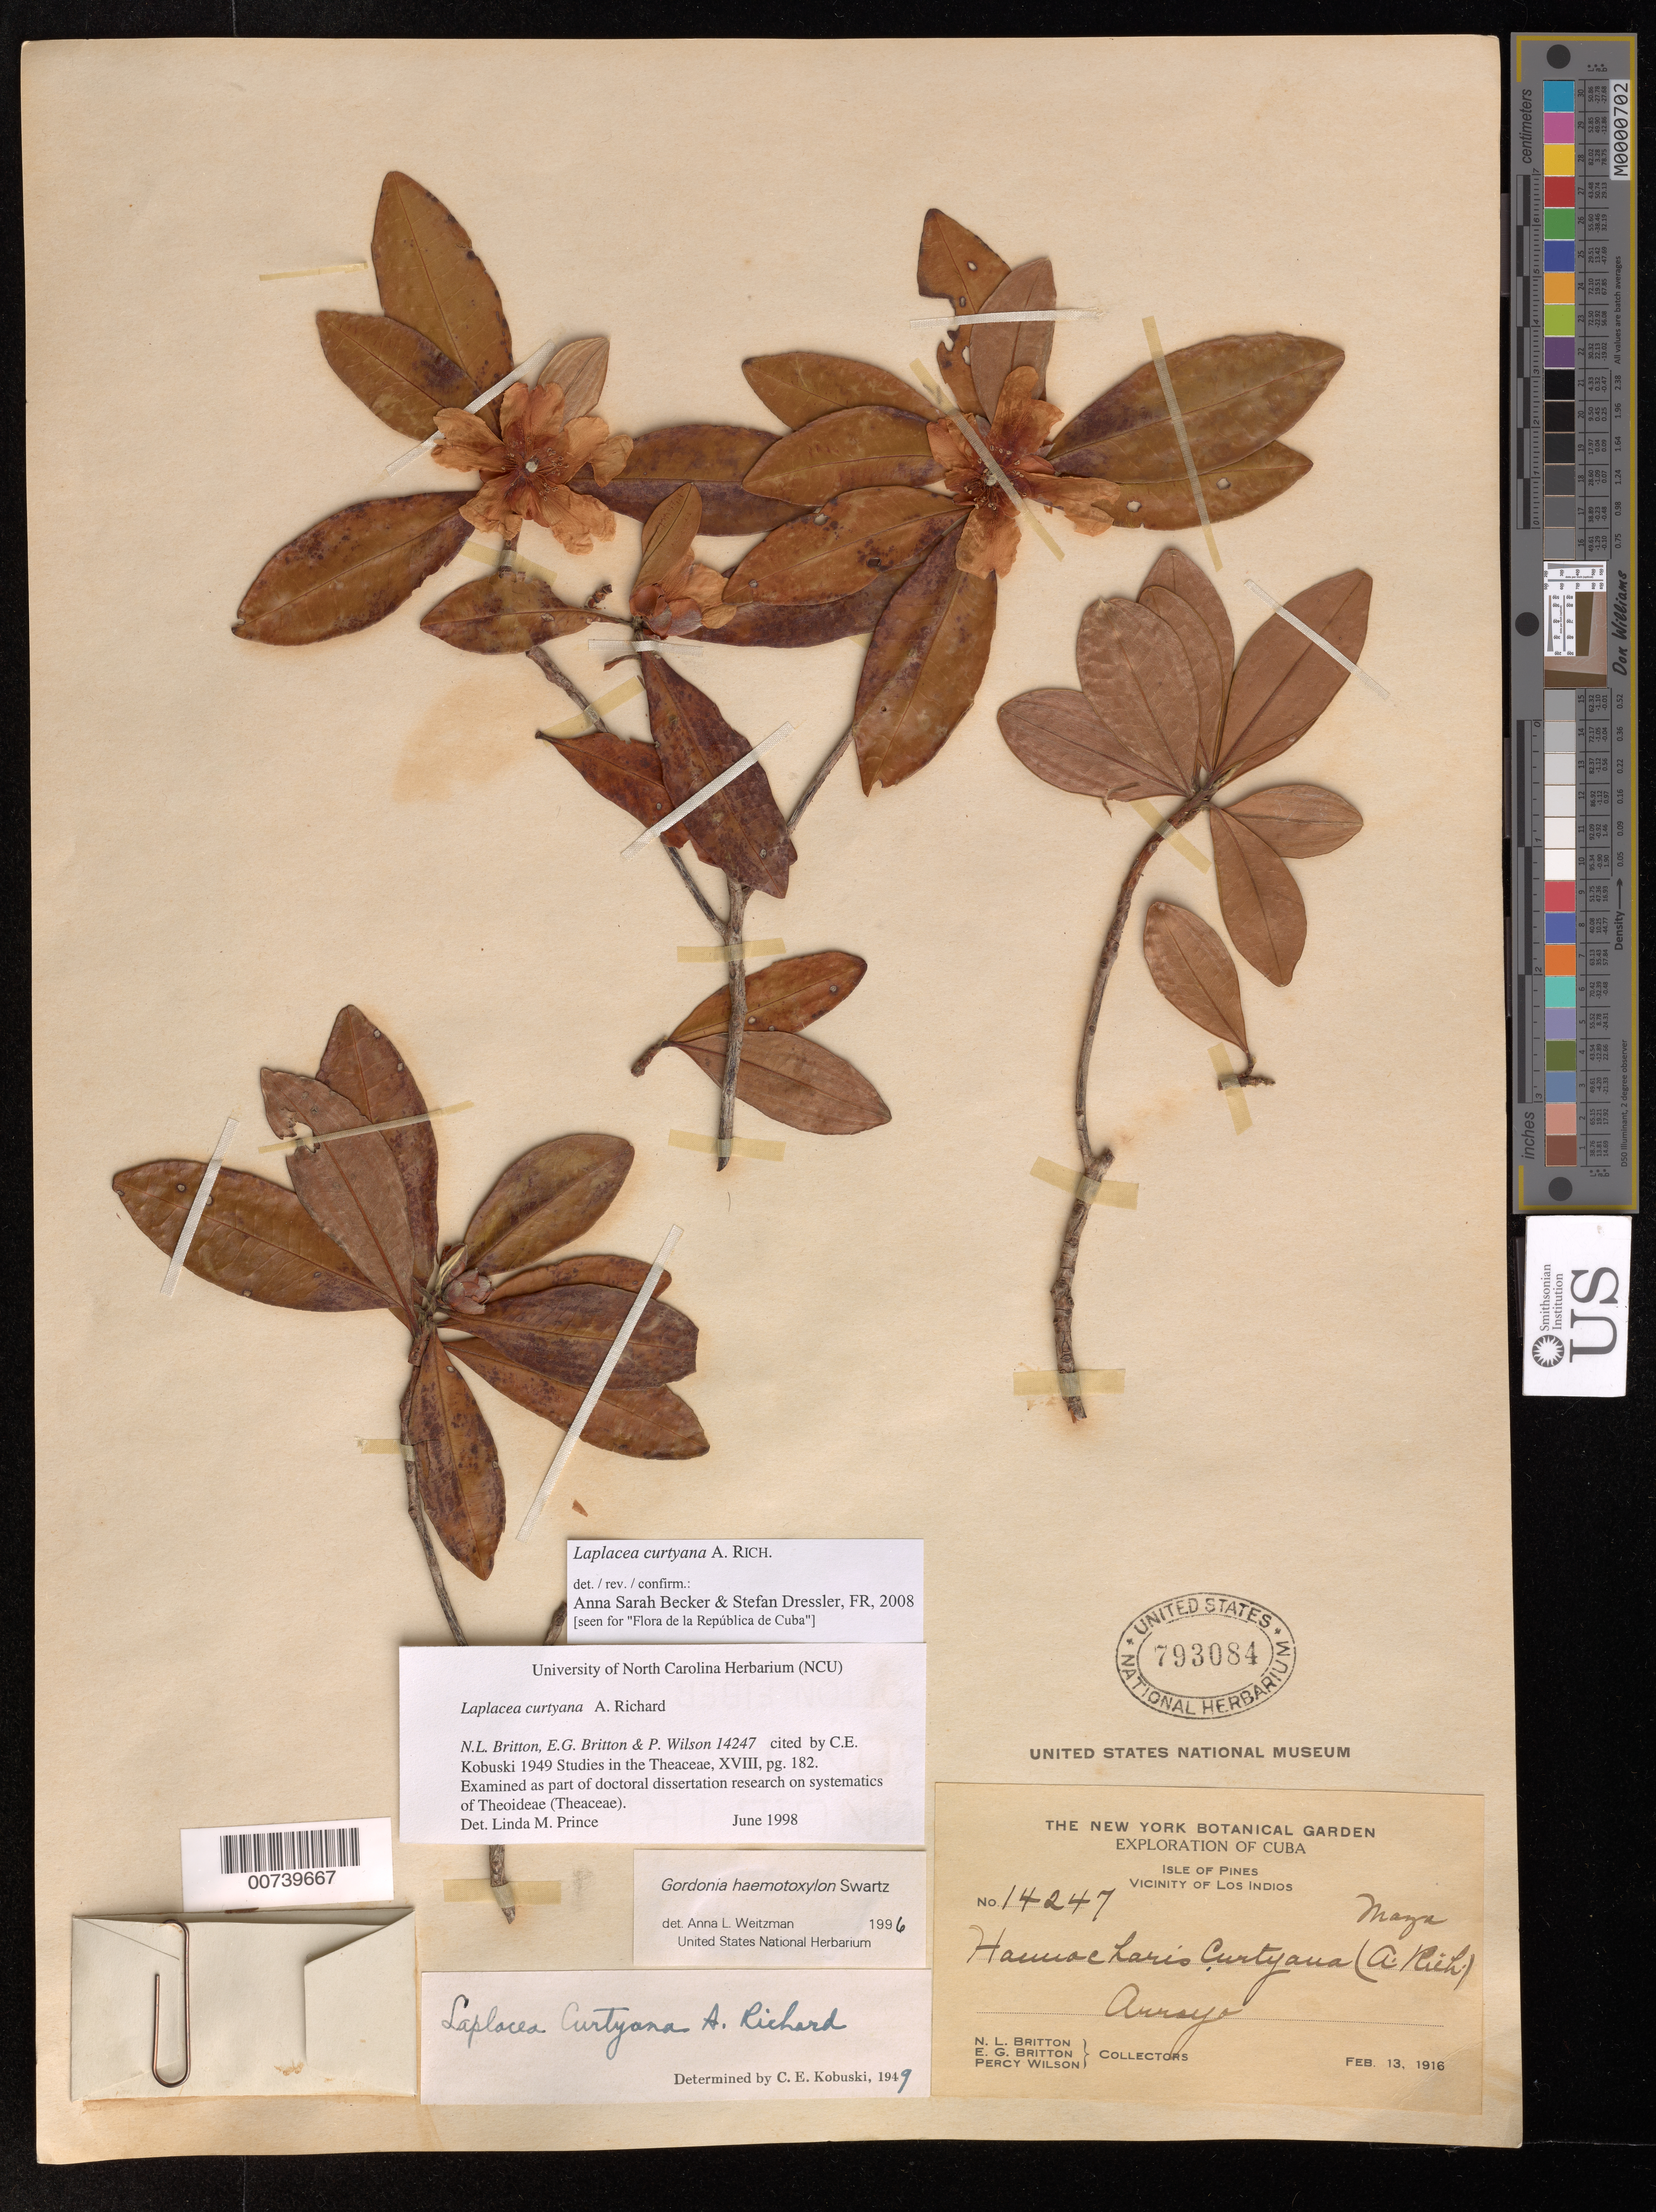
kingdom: Plantae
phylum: Tracheophyta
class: Magnoliopsida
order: Ericales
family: Theaceae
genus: Laplacea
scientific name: Laplacea curtyana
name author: A. Rich.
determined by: Becker, Anna S.; Dressler, S.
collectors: N. Britton, E. G. Britton & P. Wilson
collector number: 14247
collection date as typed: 13 Feb 1916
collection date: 1916-02-13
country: Cuba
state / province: Isla de La Juventud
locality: vicinity of Los Indios.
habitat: arroyo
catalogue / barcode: US 793084